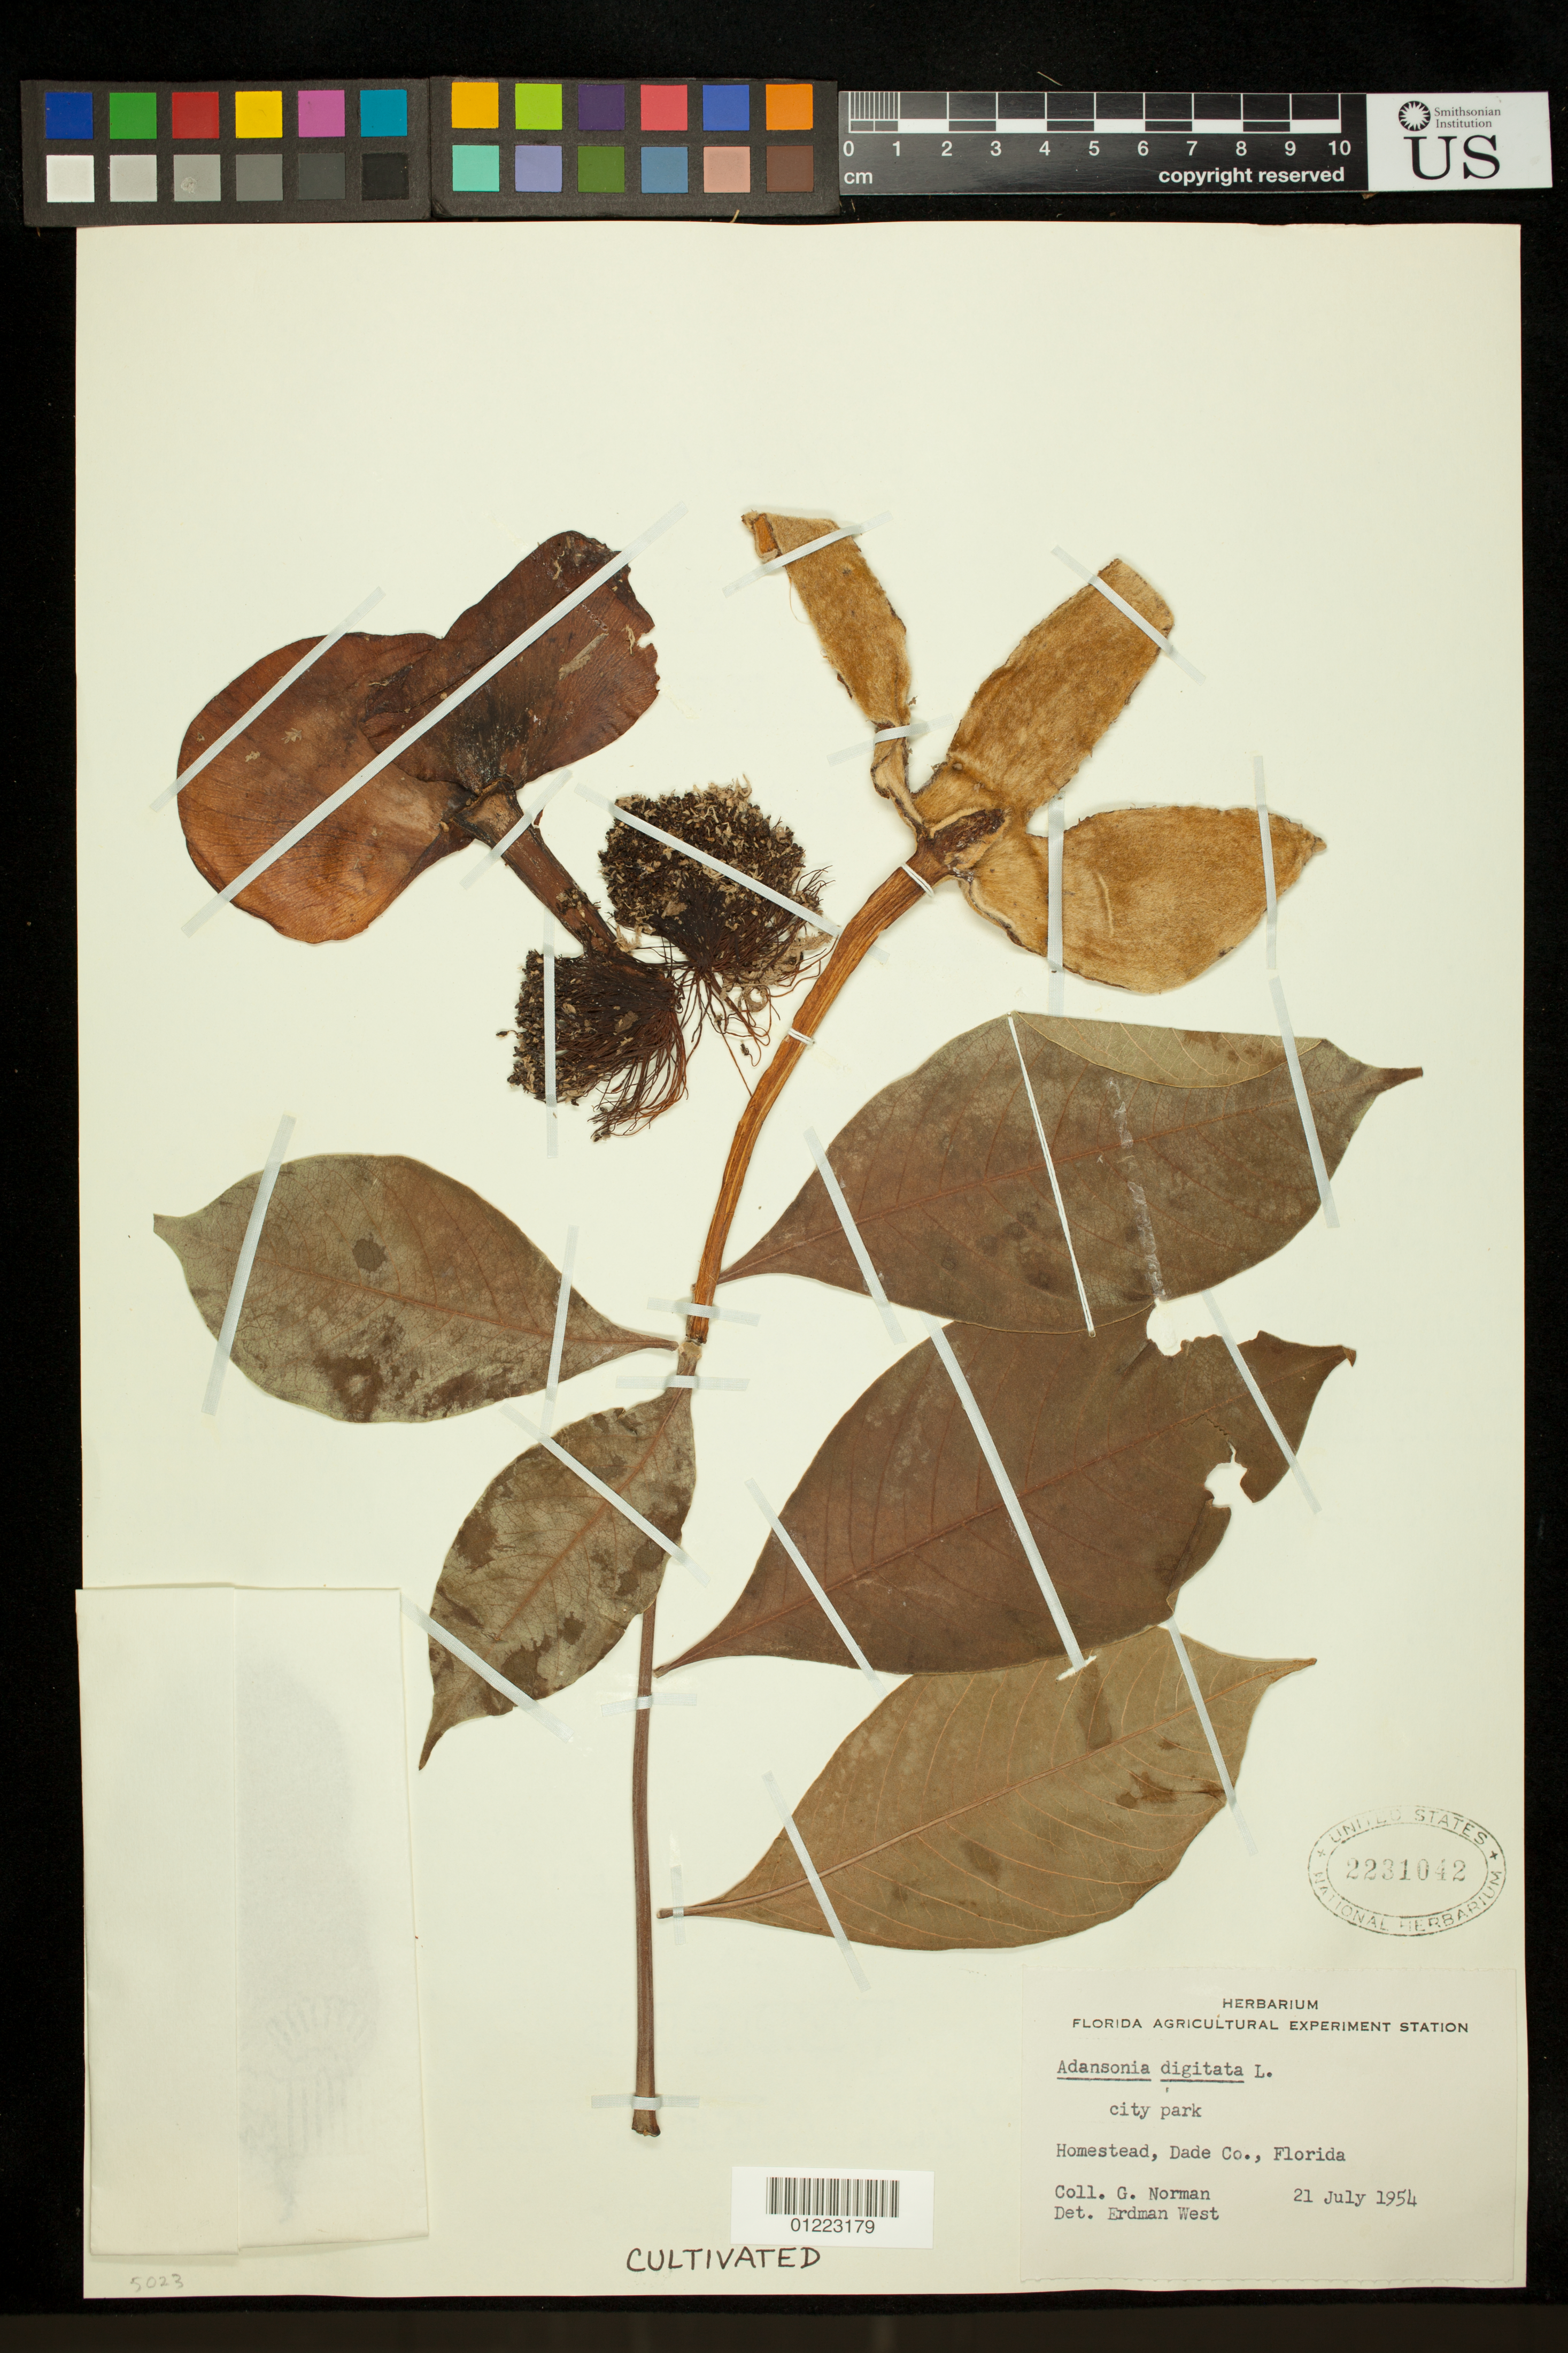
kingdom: Plantae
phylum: Tracheophyta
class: Magnoliopsida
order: Malvales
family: Malvaceae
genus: Adansonia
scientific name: Adansonia digitata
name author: L.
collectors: G. Norman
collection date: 1954-07-21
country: United States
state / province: Florida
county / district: Dade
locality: Homestead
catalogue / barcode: US 2231042